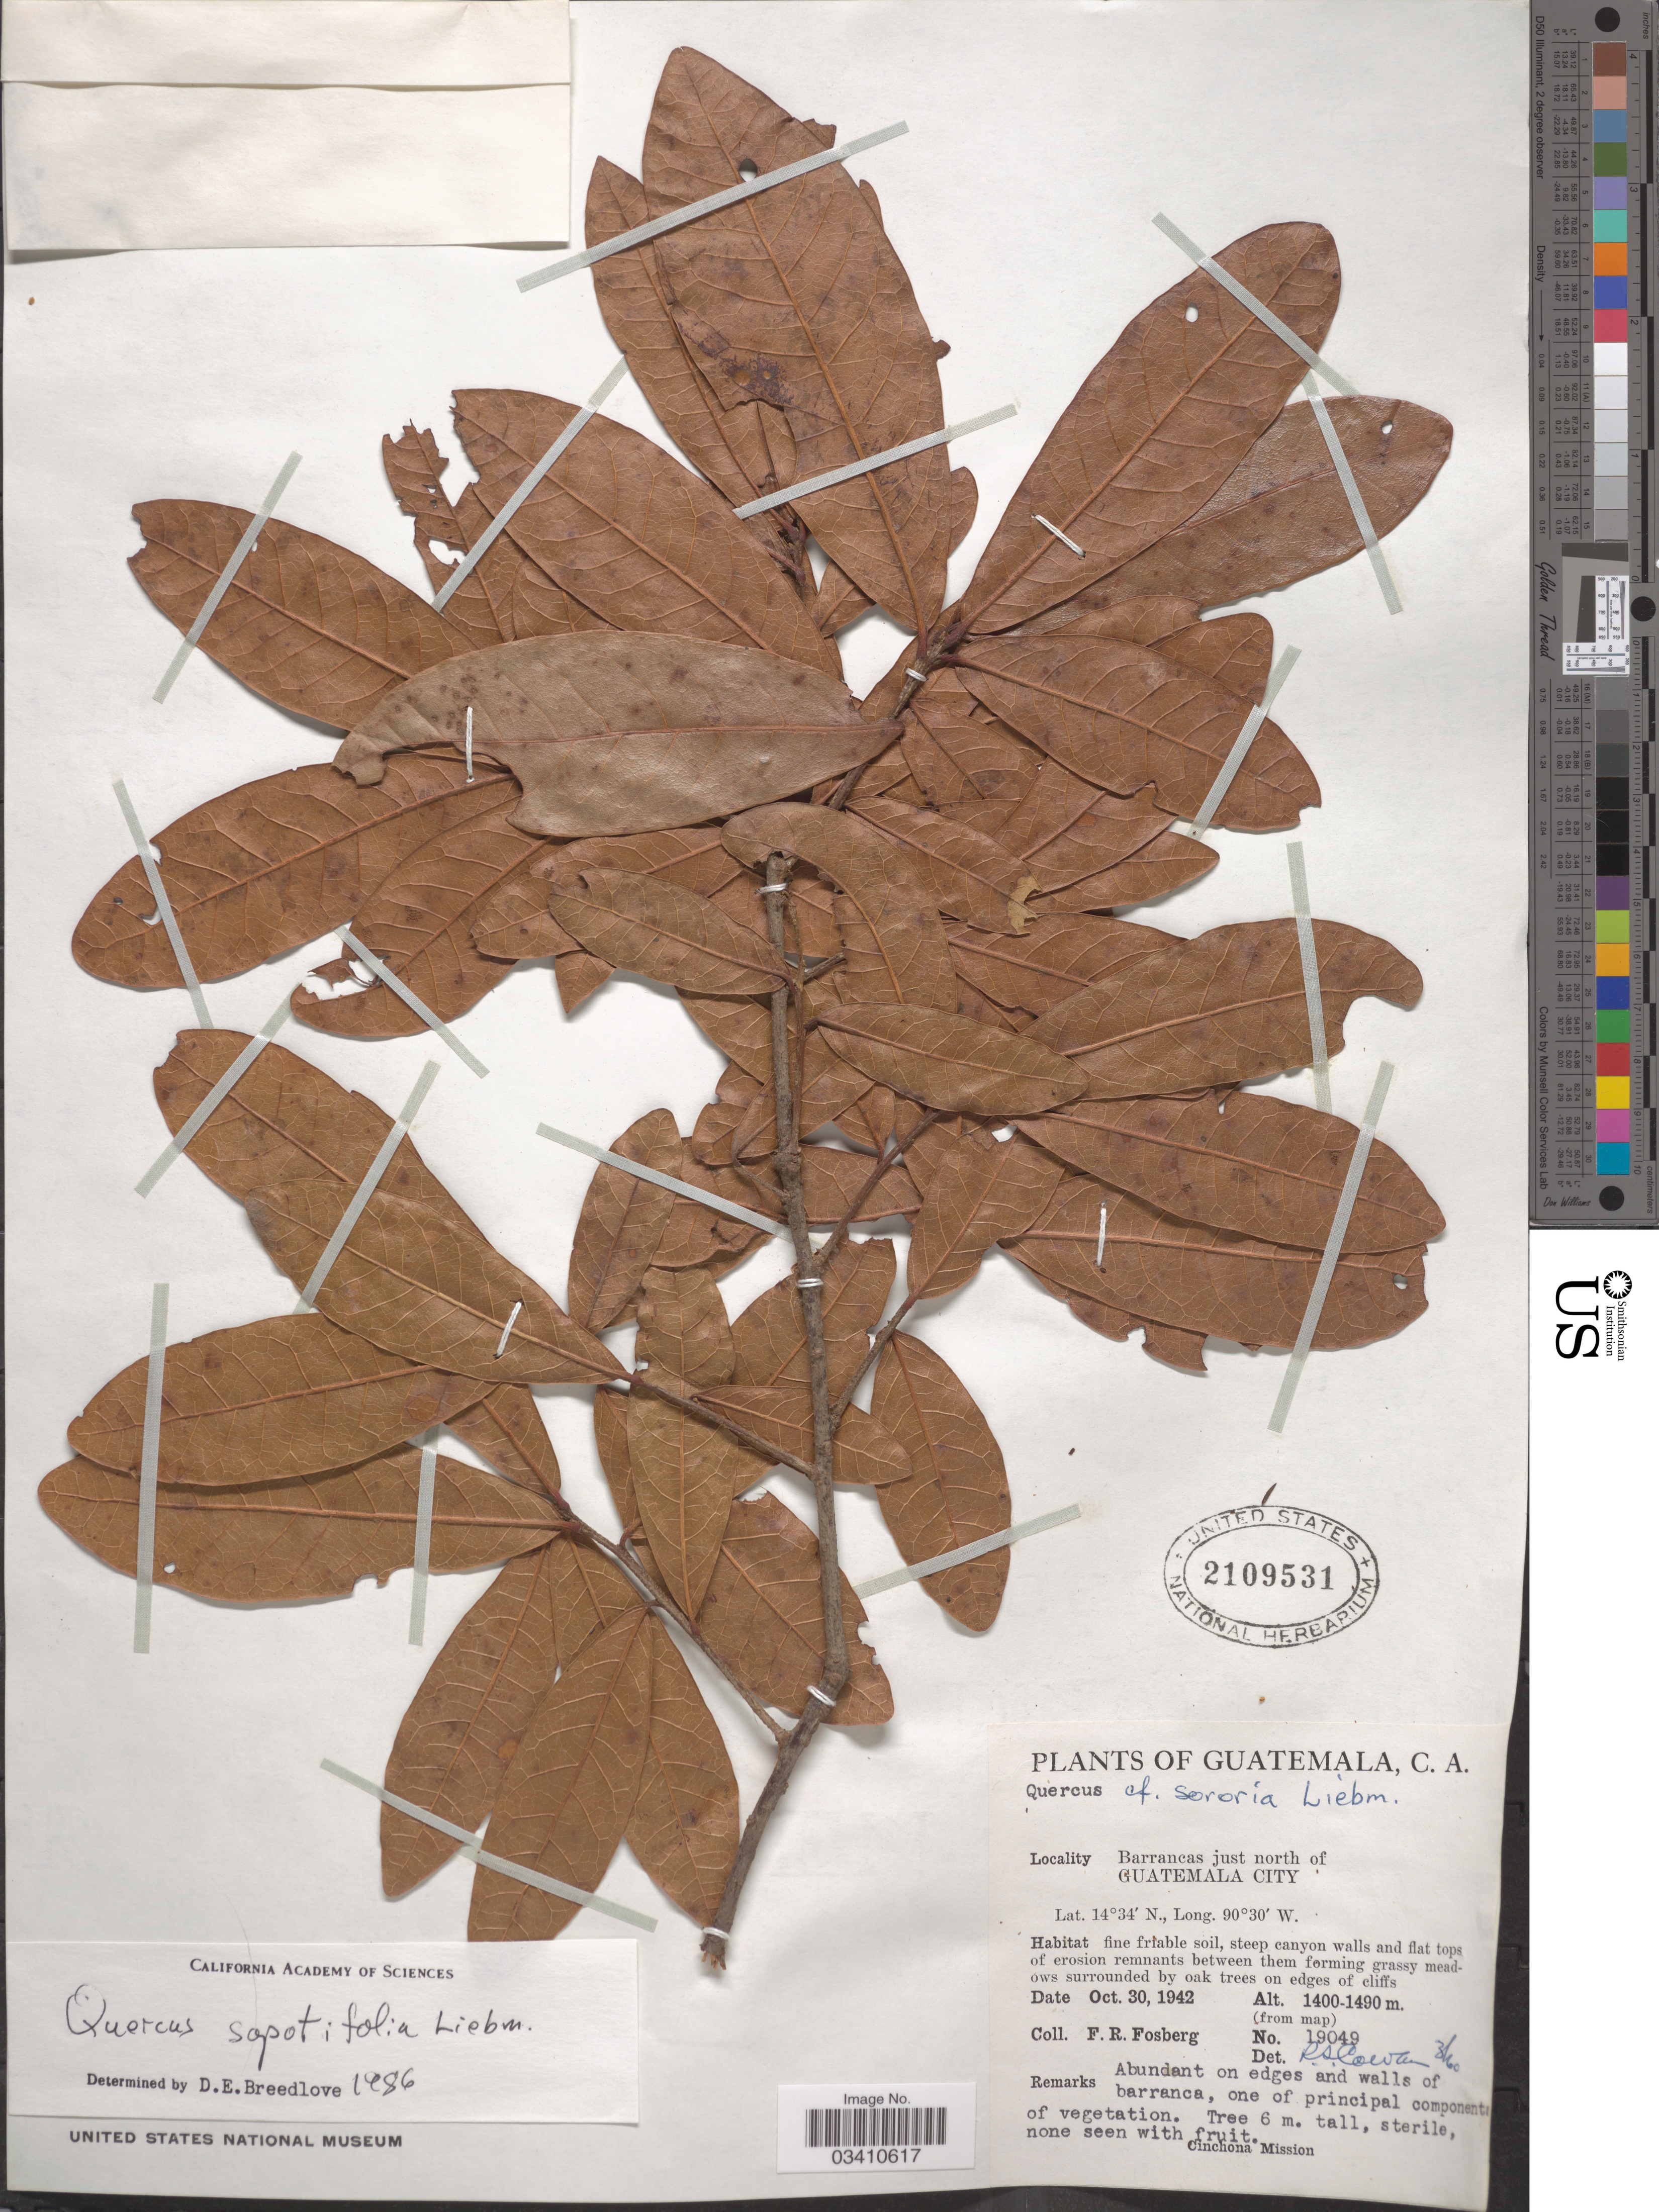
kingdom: Plantae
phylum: Tracheophyta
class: Magnoliopsida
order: Fagales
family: Fagaceae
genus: Quercus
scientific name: Quercus sapotaefolia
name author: Liebm.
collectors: F. R. Fosberg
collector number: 19049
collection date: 1942-10-30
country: Guatemala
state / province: Guatemala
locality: Barrancas just north of Guatemala City.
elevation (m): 1400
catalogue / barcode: US 2109531